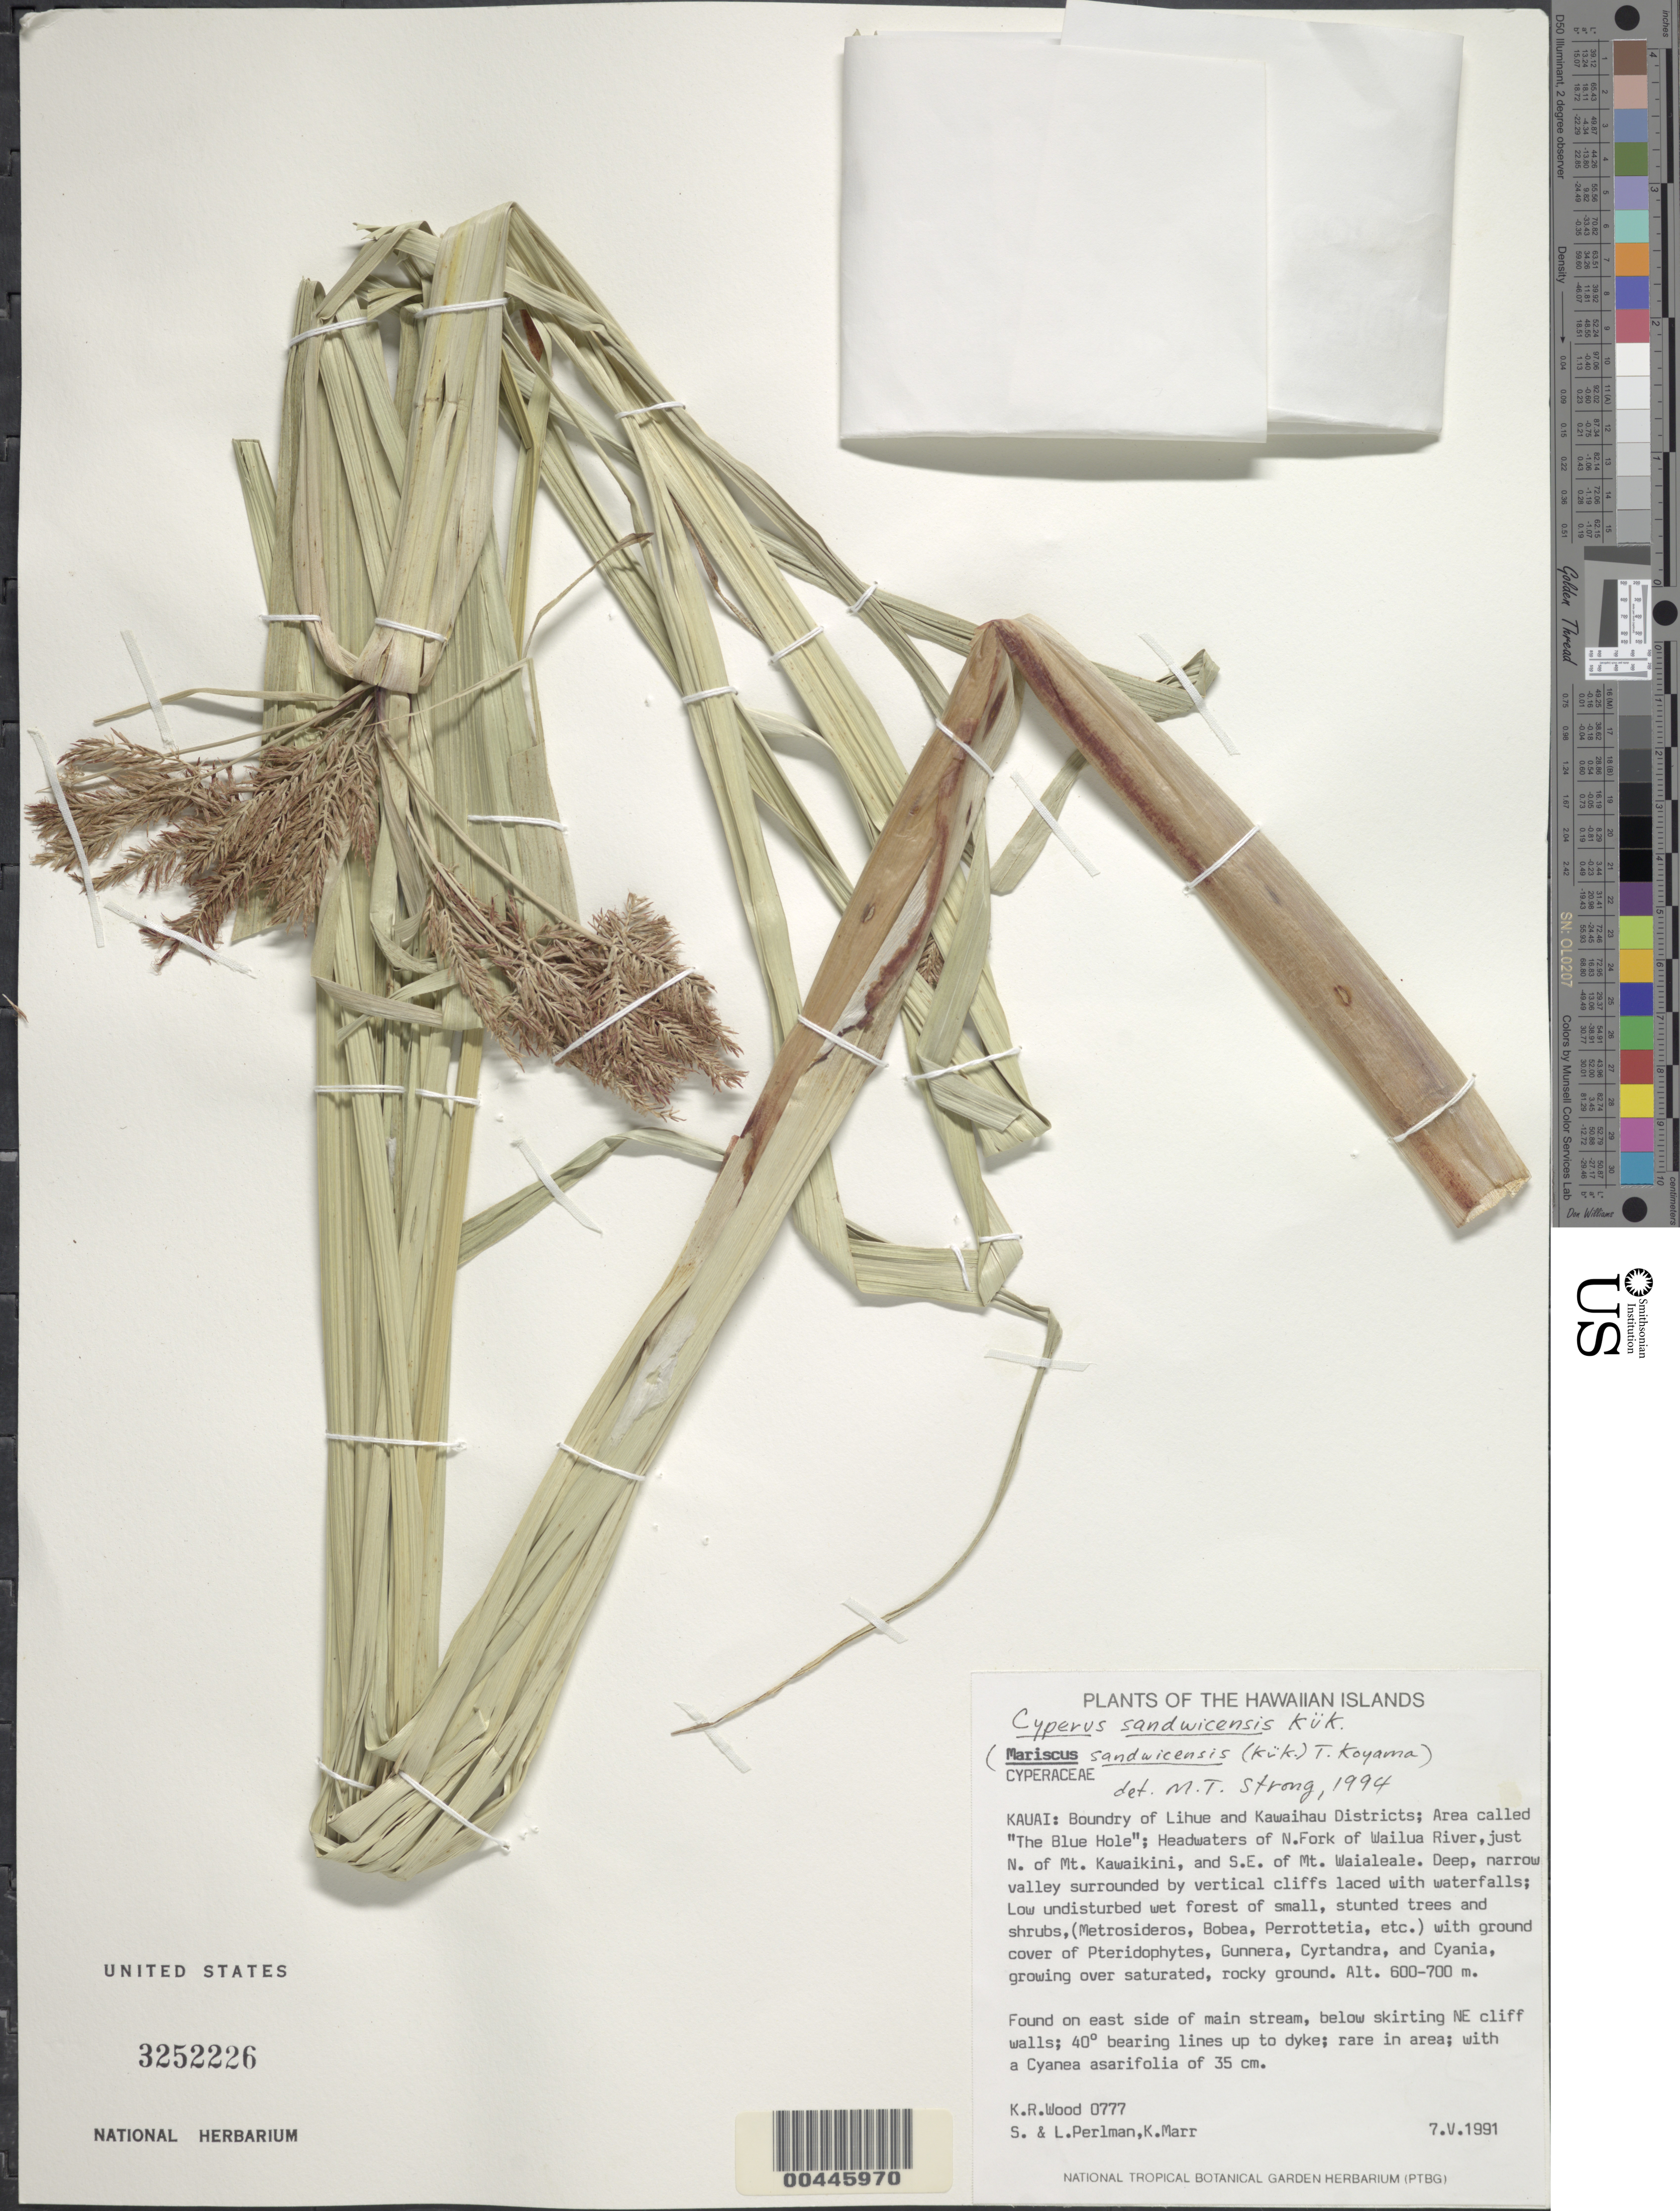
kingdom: Plantae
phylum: Tracheophyta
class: Liliopsida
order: Poales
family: Cyperaceae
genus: Cyperus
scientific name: Cyperus sandwicensis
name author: Kük.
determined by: Strong, M. T., (US), Smithsonian Institution - National Museum of Natural History (UNITED STATES)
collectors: K. R. Wood, S. P. Perlman, L. Perlman & K. Marr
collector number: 0777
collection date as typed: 7 May 1991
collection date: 1991-05-07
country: United States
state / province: Hawaii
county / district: Kauai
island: Kaua'i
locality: Bound. of Lihue & Kawaihau Dist., The Blue Hole area, hdwtrs of N fork of Wailua Riv., N of Mt. Kawaikini, SE of Mt. Waialeale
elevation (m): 600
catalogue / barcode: US 3252226